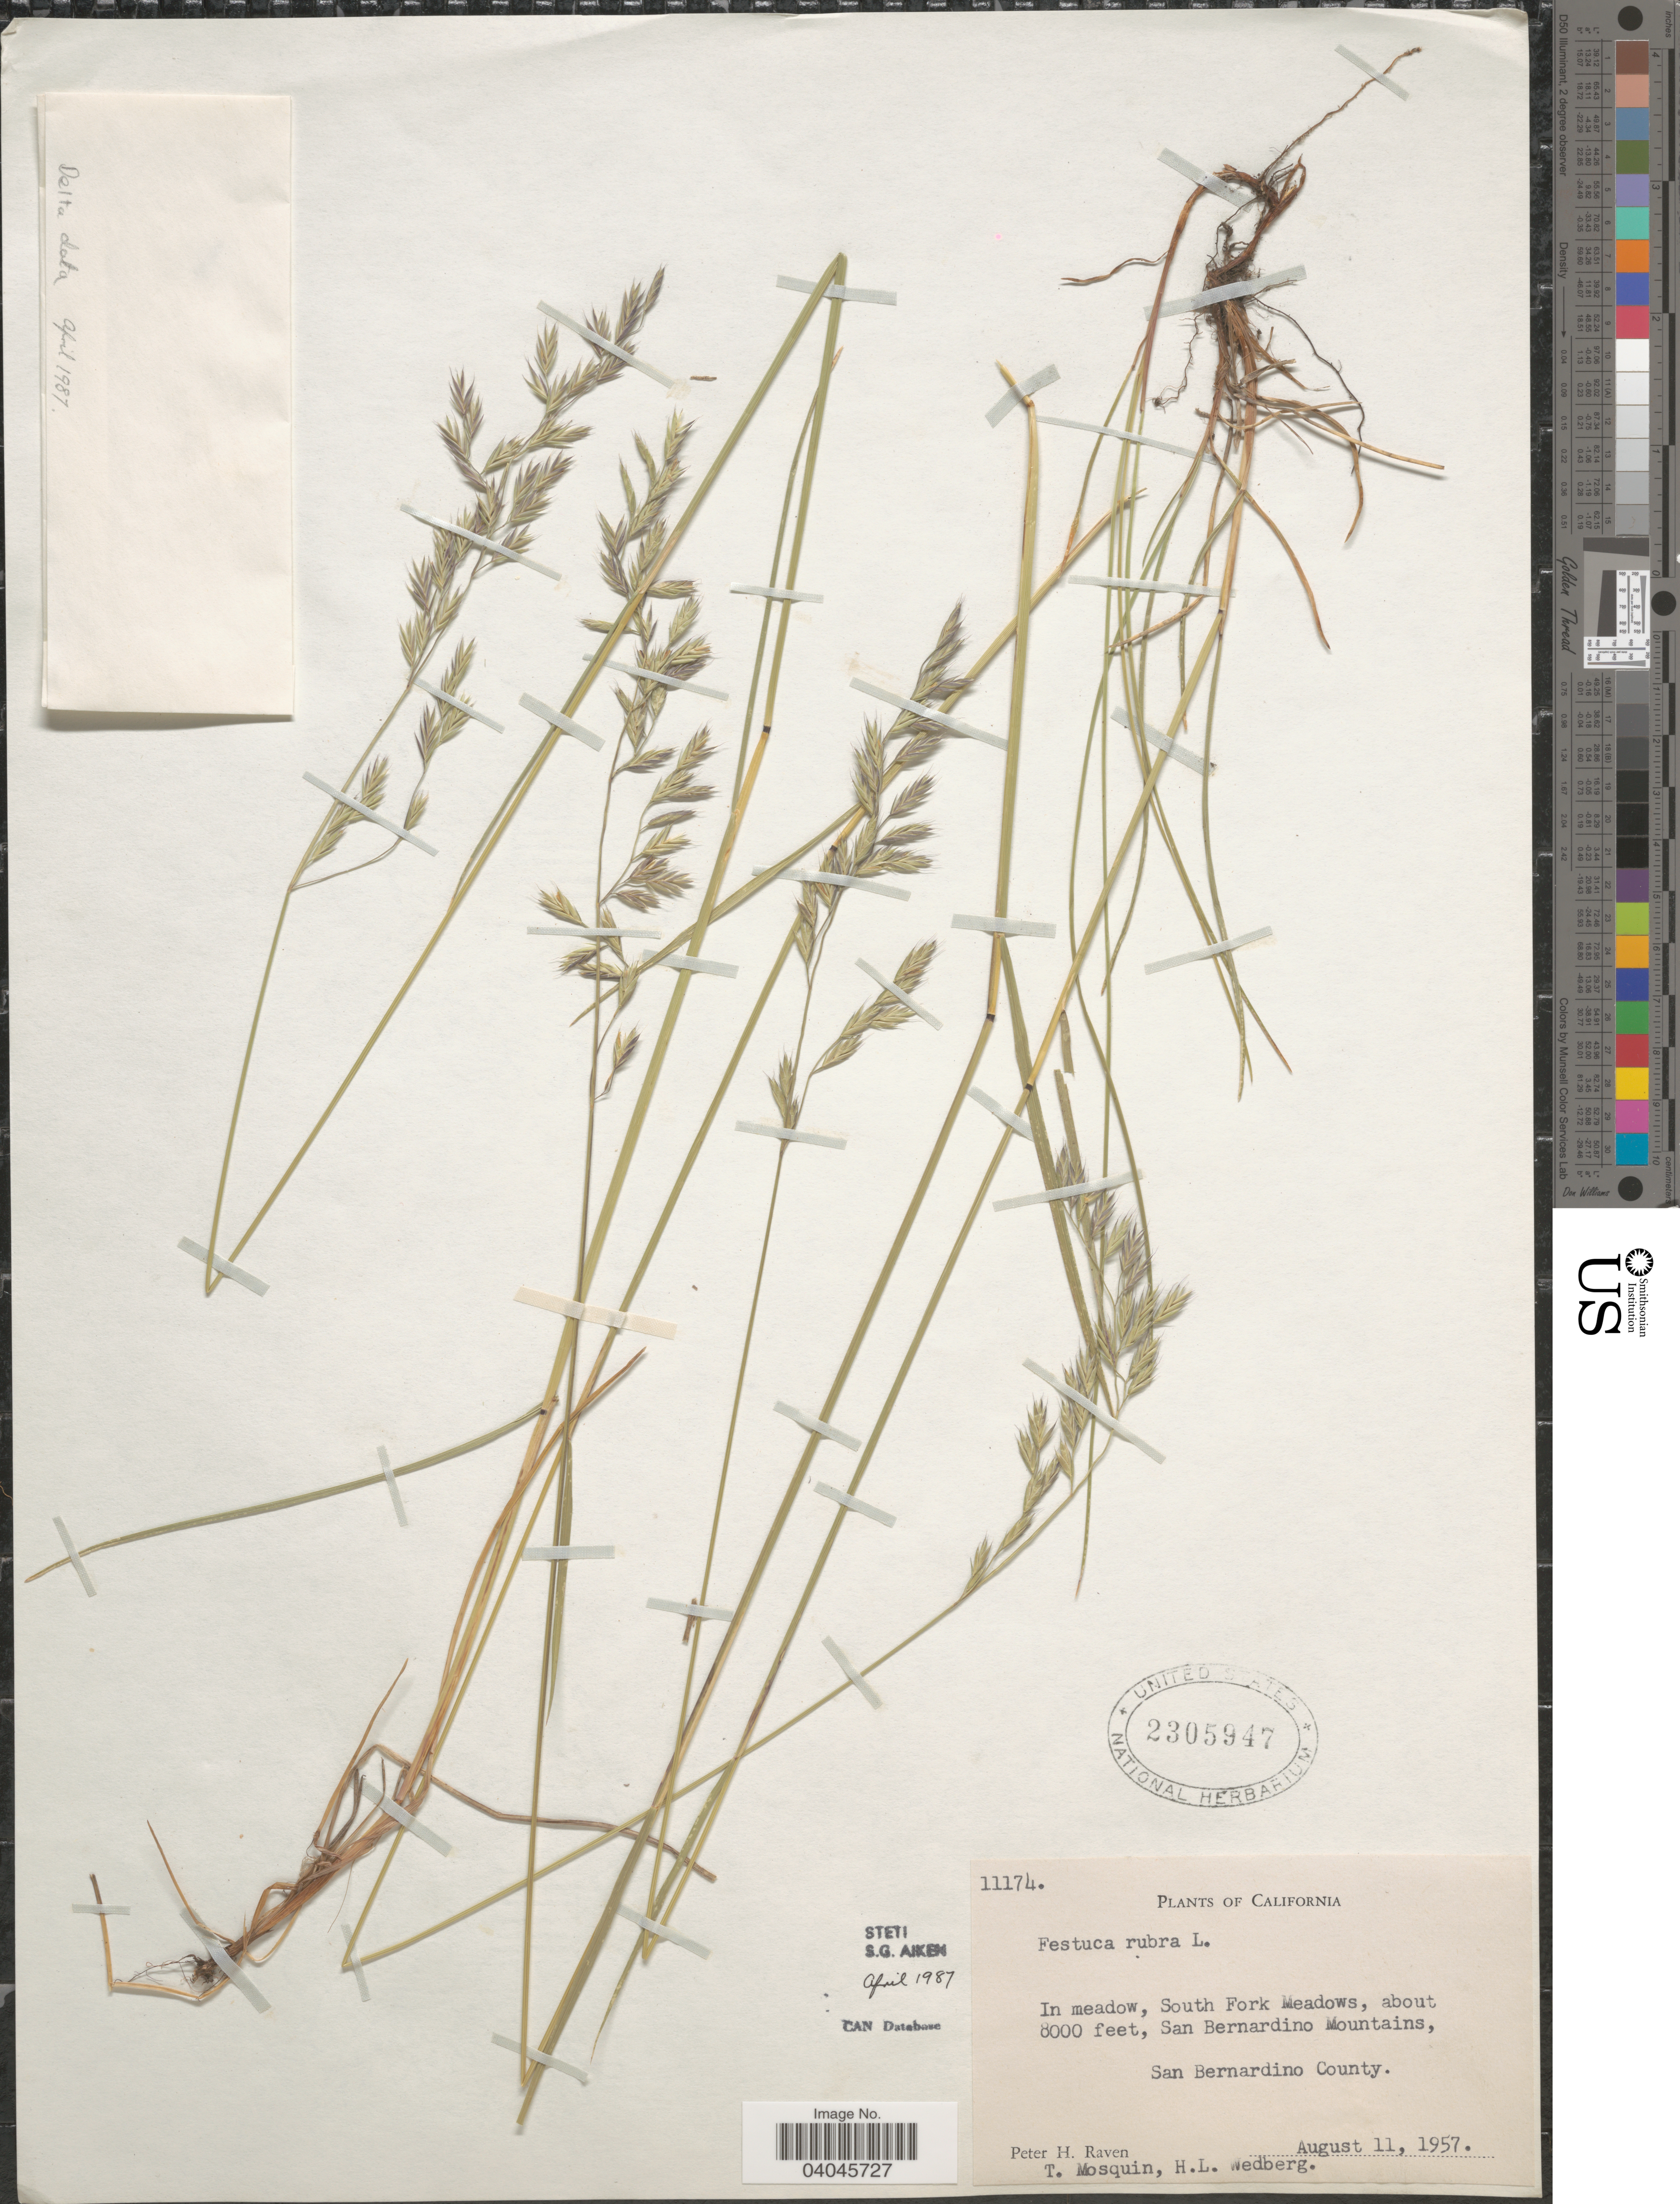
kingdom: Plantae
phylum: Tracheophyta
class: Liliopsida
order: Poales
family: Poaceae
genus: Festuca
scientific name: Festuca rubra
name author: L.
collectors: P. Raven, T. Mosquin & H. Wedberg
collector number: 11174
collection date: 1957-08-11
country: United States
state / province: California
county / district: San Bernardino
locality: In meadow, South Fork Meadows, San Bernardino Mountains, San Bernardino County.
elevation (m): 2438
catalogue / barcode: US 2305947